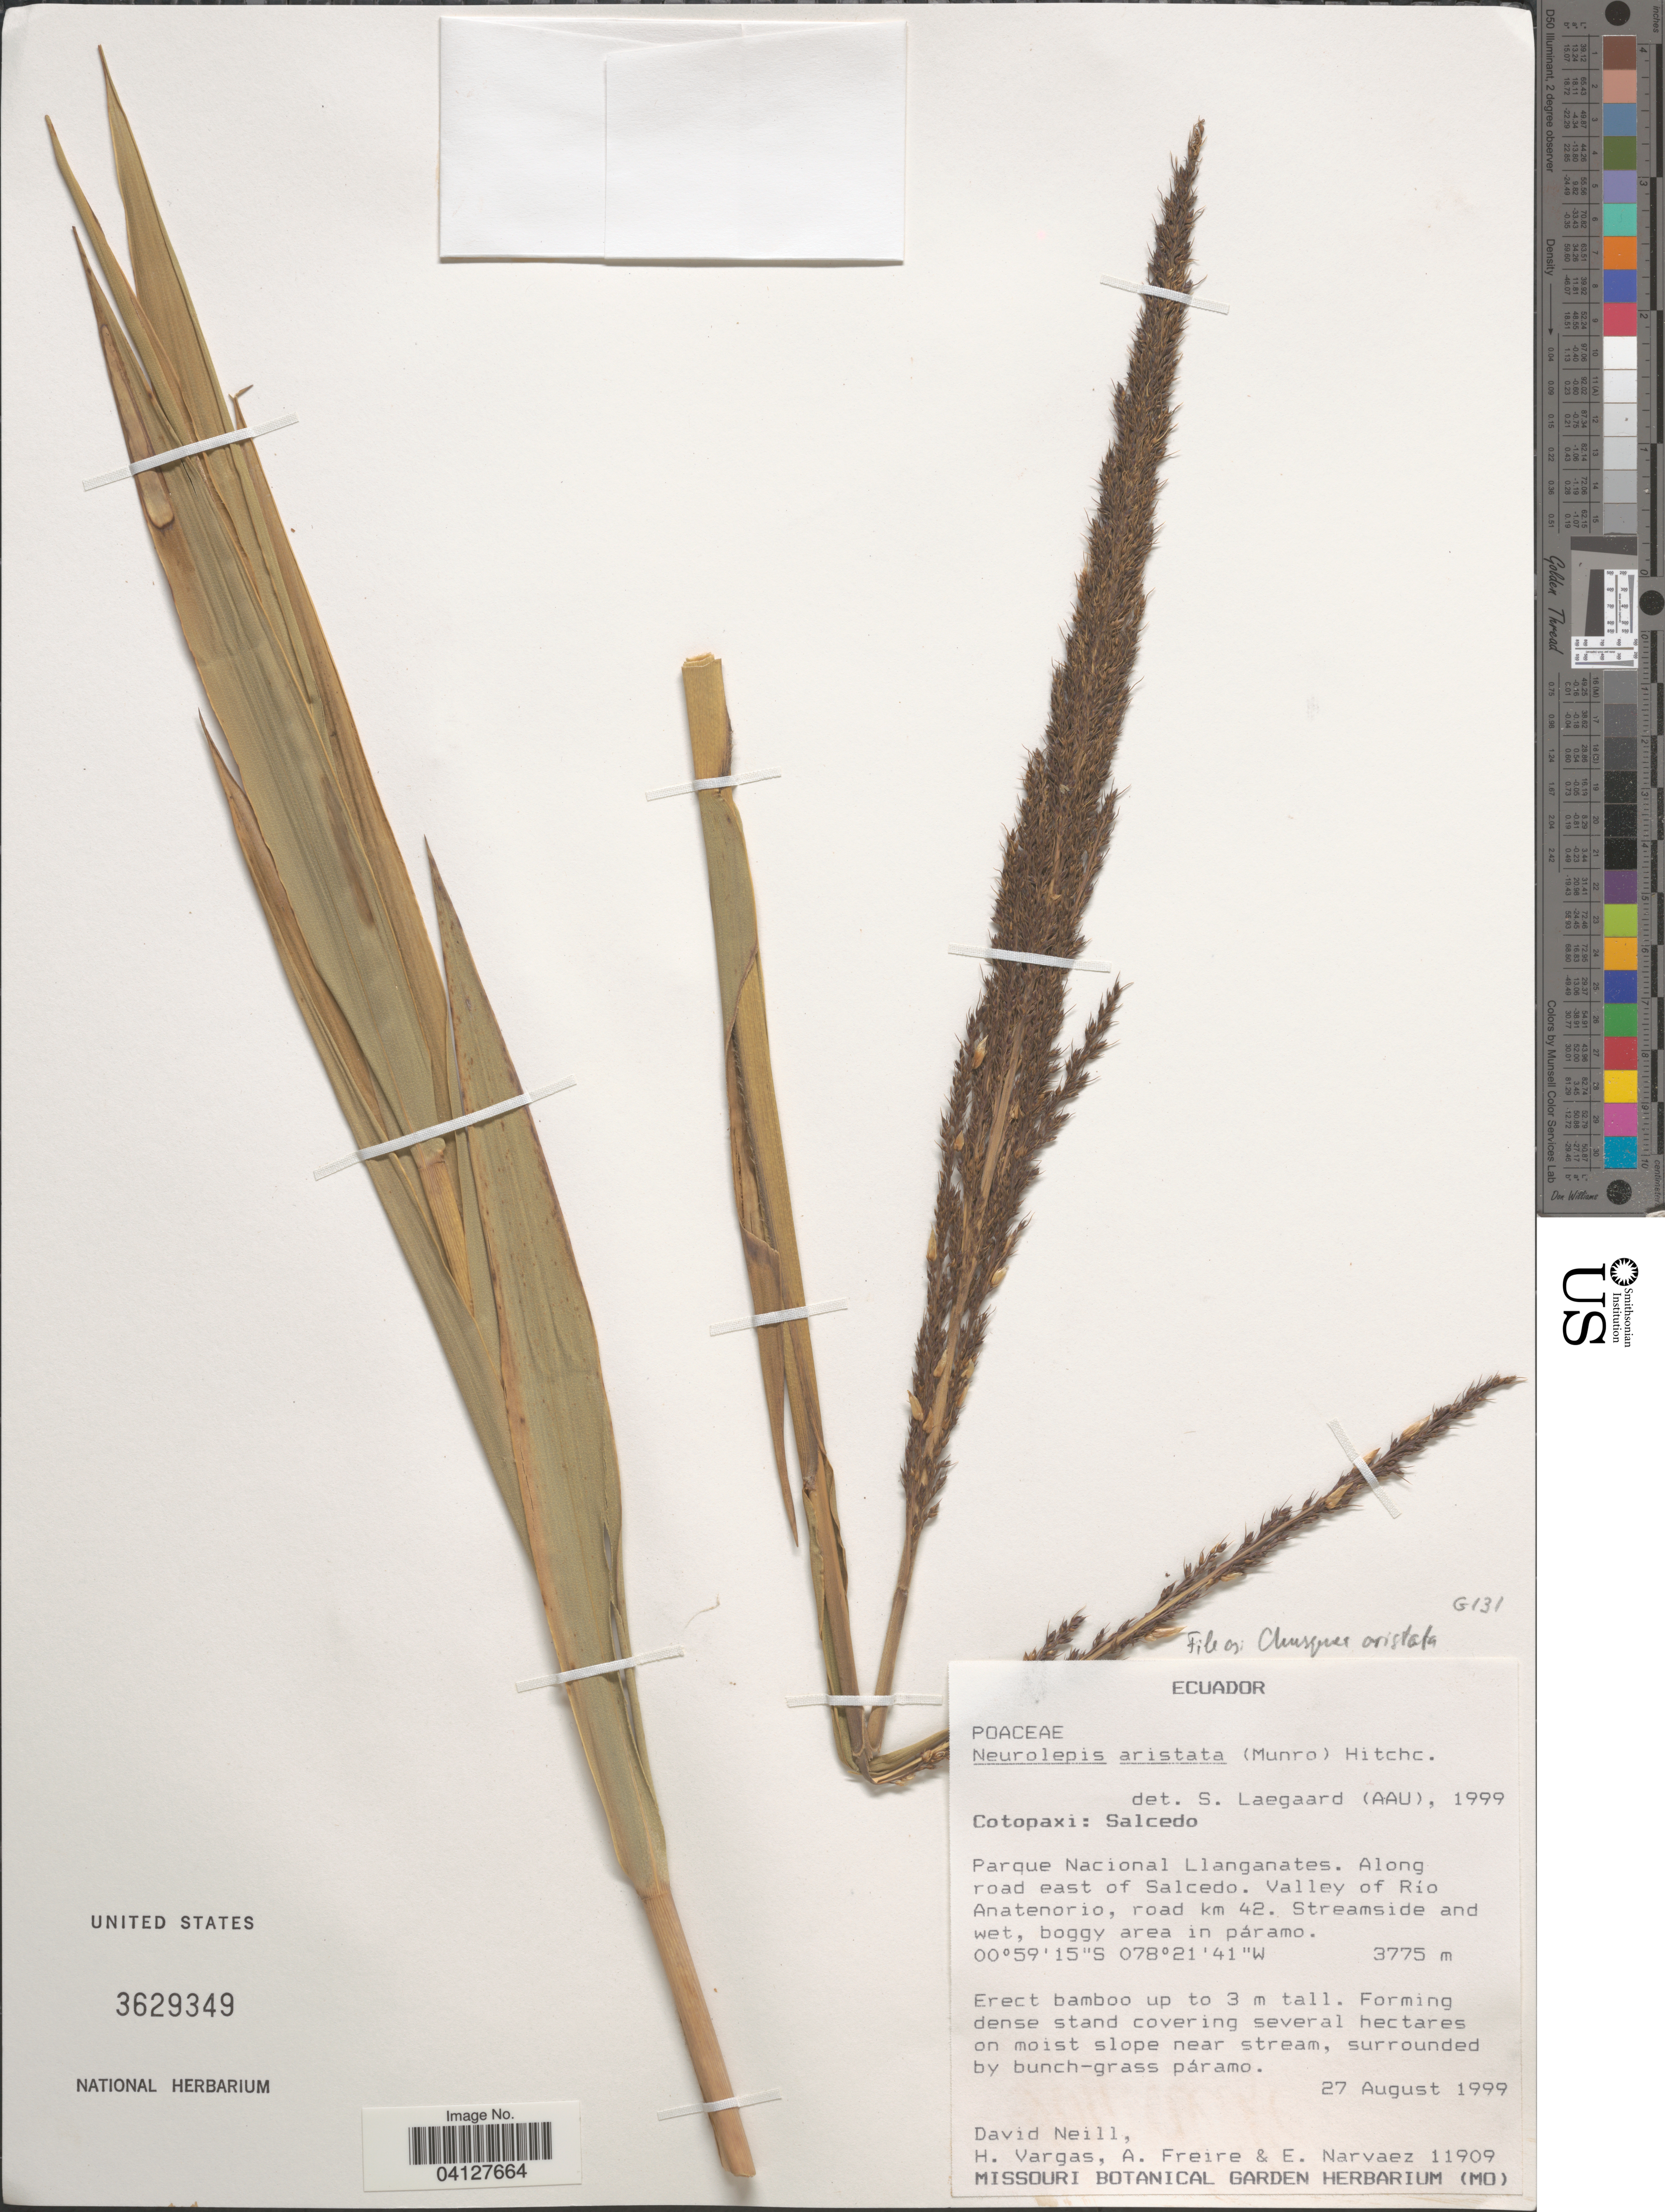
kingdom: Plantae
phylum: Tracheophyta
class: Liliopsida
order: Poales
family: Poaceae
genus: Neurolepis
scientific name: Neurolepis aristata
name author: (Munro) Pilg.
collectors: D. Neill, H. Vargas, A. Freire & E. Narváez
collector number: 11909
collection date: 1999-08-27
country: Ecuador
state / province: Cotopaxi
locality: Salcedo. Parque Nacional Llanganates. Along road east of Salcedo. Valley of Río Anatenorio, road km 42.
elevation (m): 3775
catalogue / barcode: US 3629349